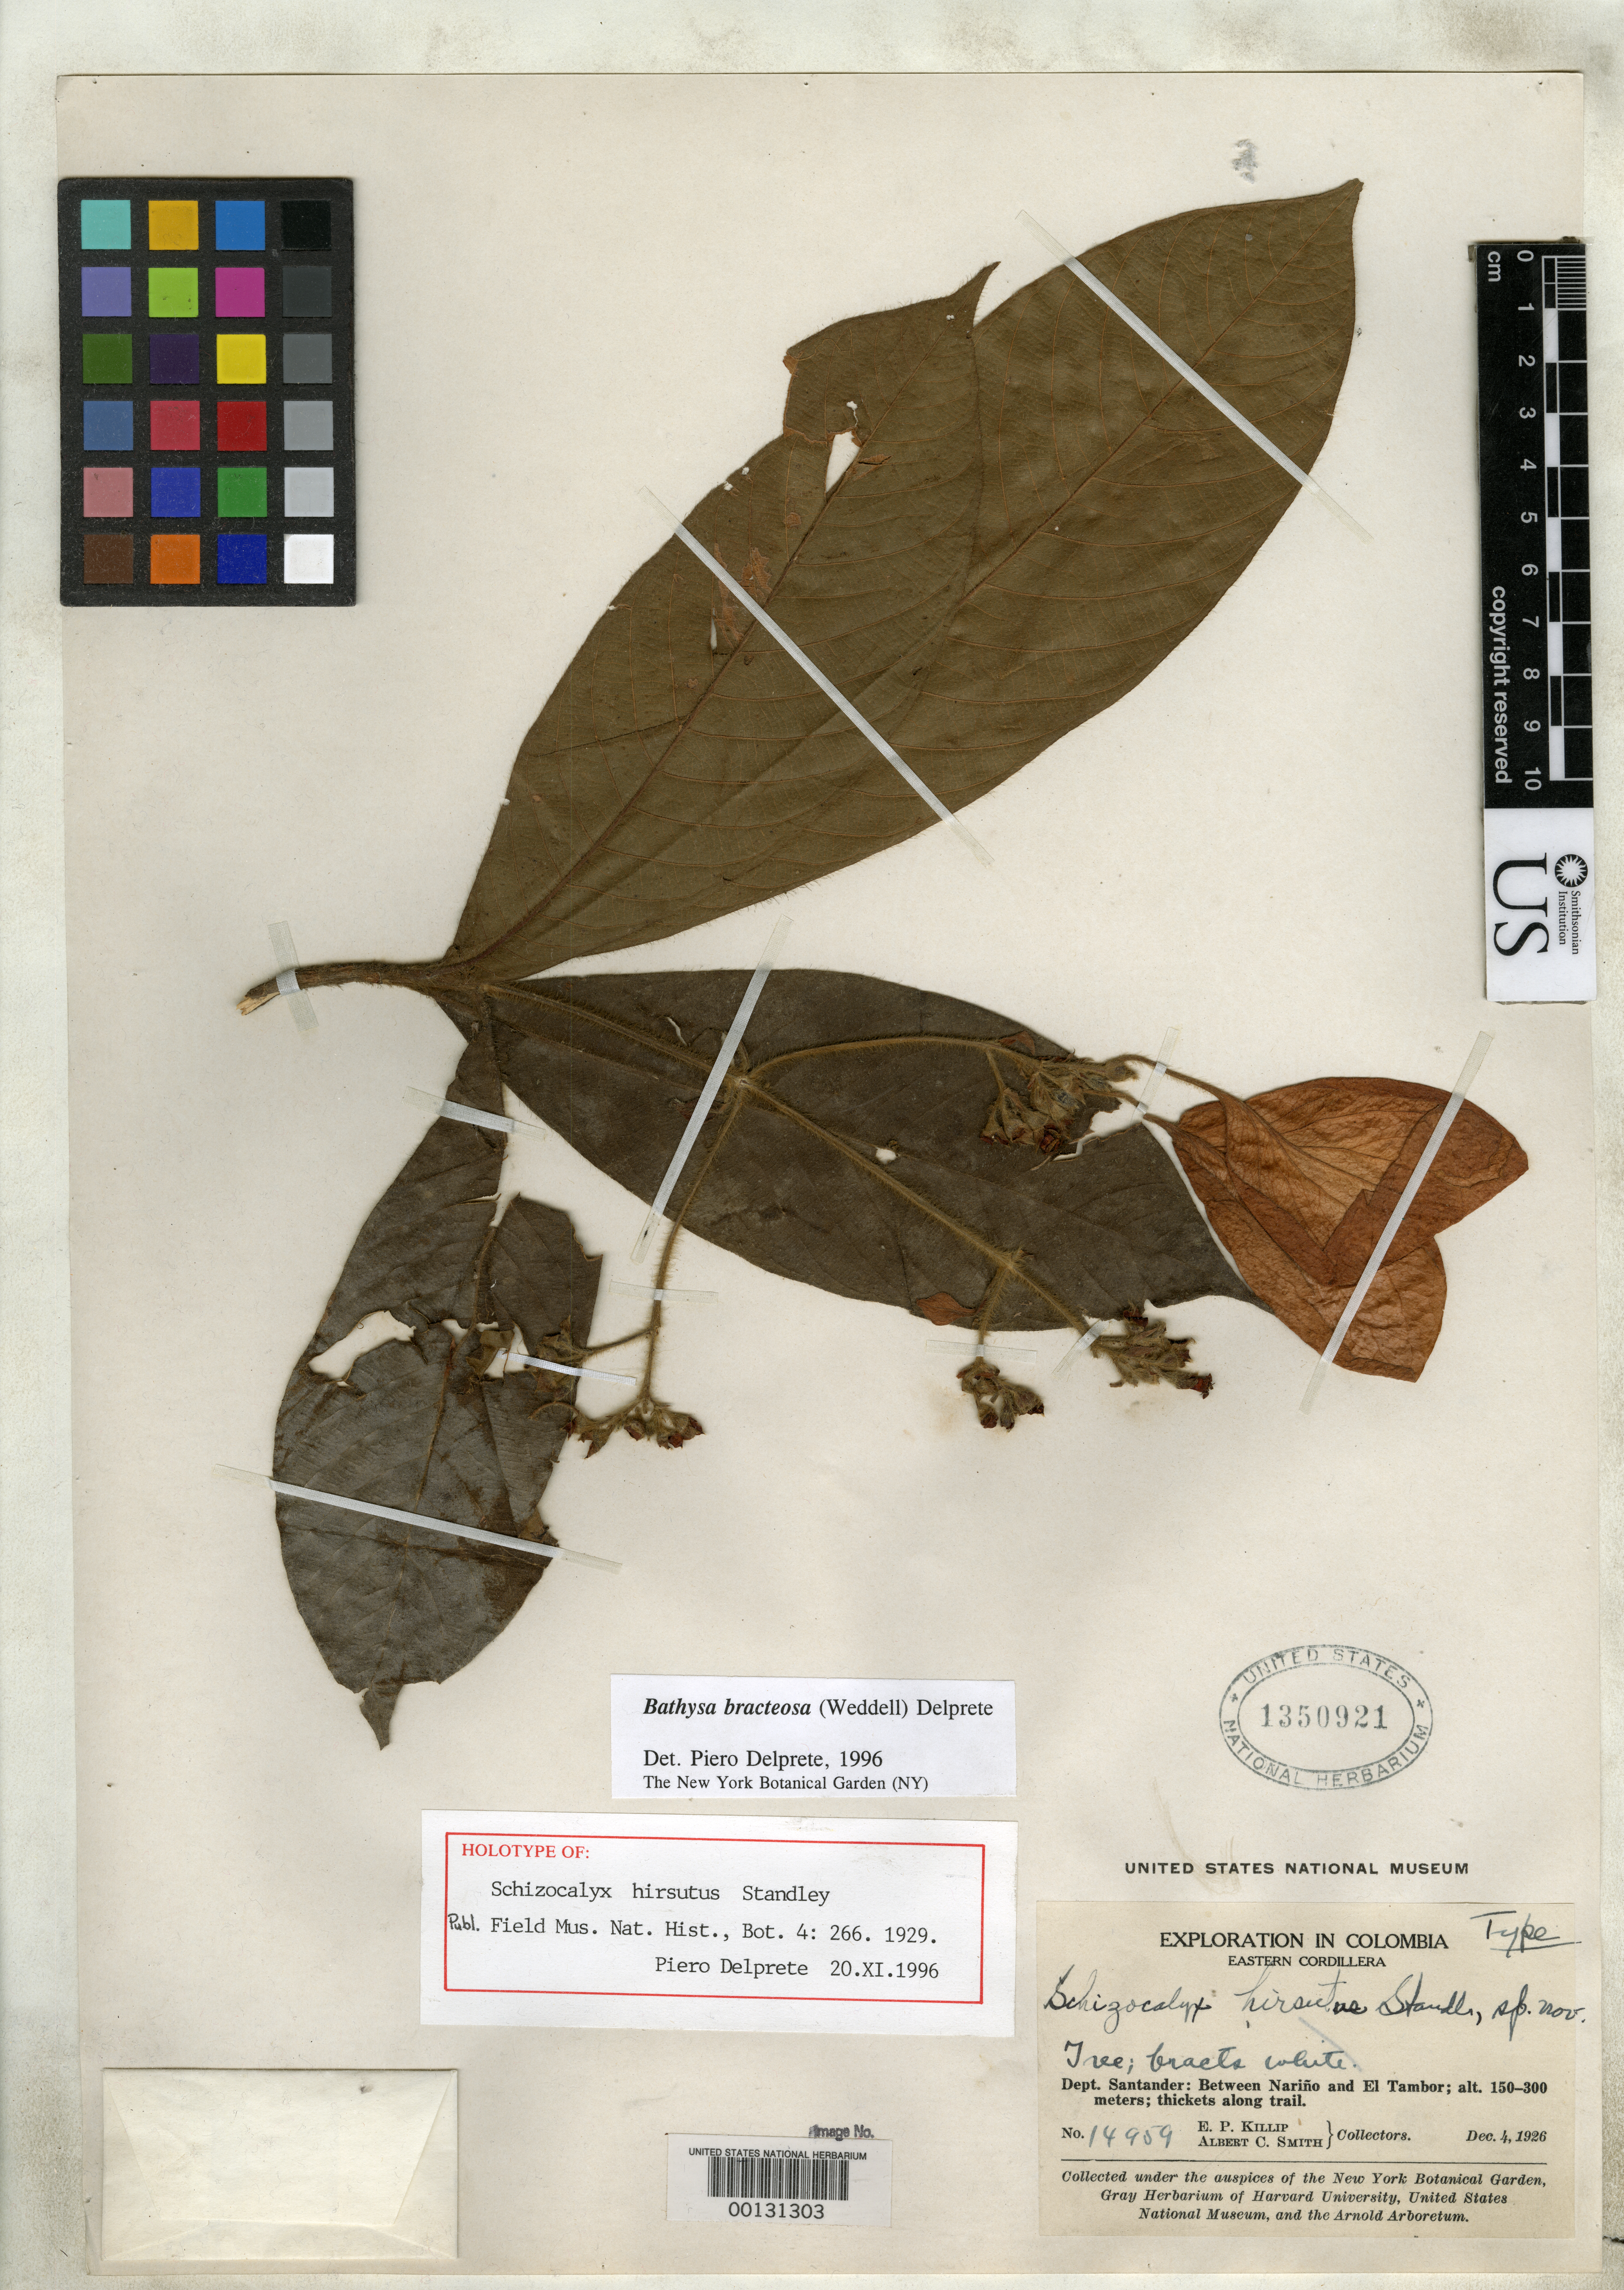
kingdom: Plantae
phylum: Tracheophyta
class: Magnoliopsida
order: Gentianales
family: Rubiaceae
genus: Schizocalyx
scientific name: Schizocalyx hirsutus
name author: Standl.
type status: Holotype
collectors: E. P. Killip & A. C. Smith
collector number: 14959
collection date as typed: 04 Dec 1926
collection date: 1926-12-04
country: Colombia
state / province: Santander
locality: Eastern Cordillera, between Narino and El Tambor.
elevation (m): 150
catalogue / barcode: US 1350921